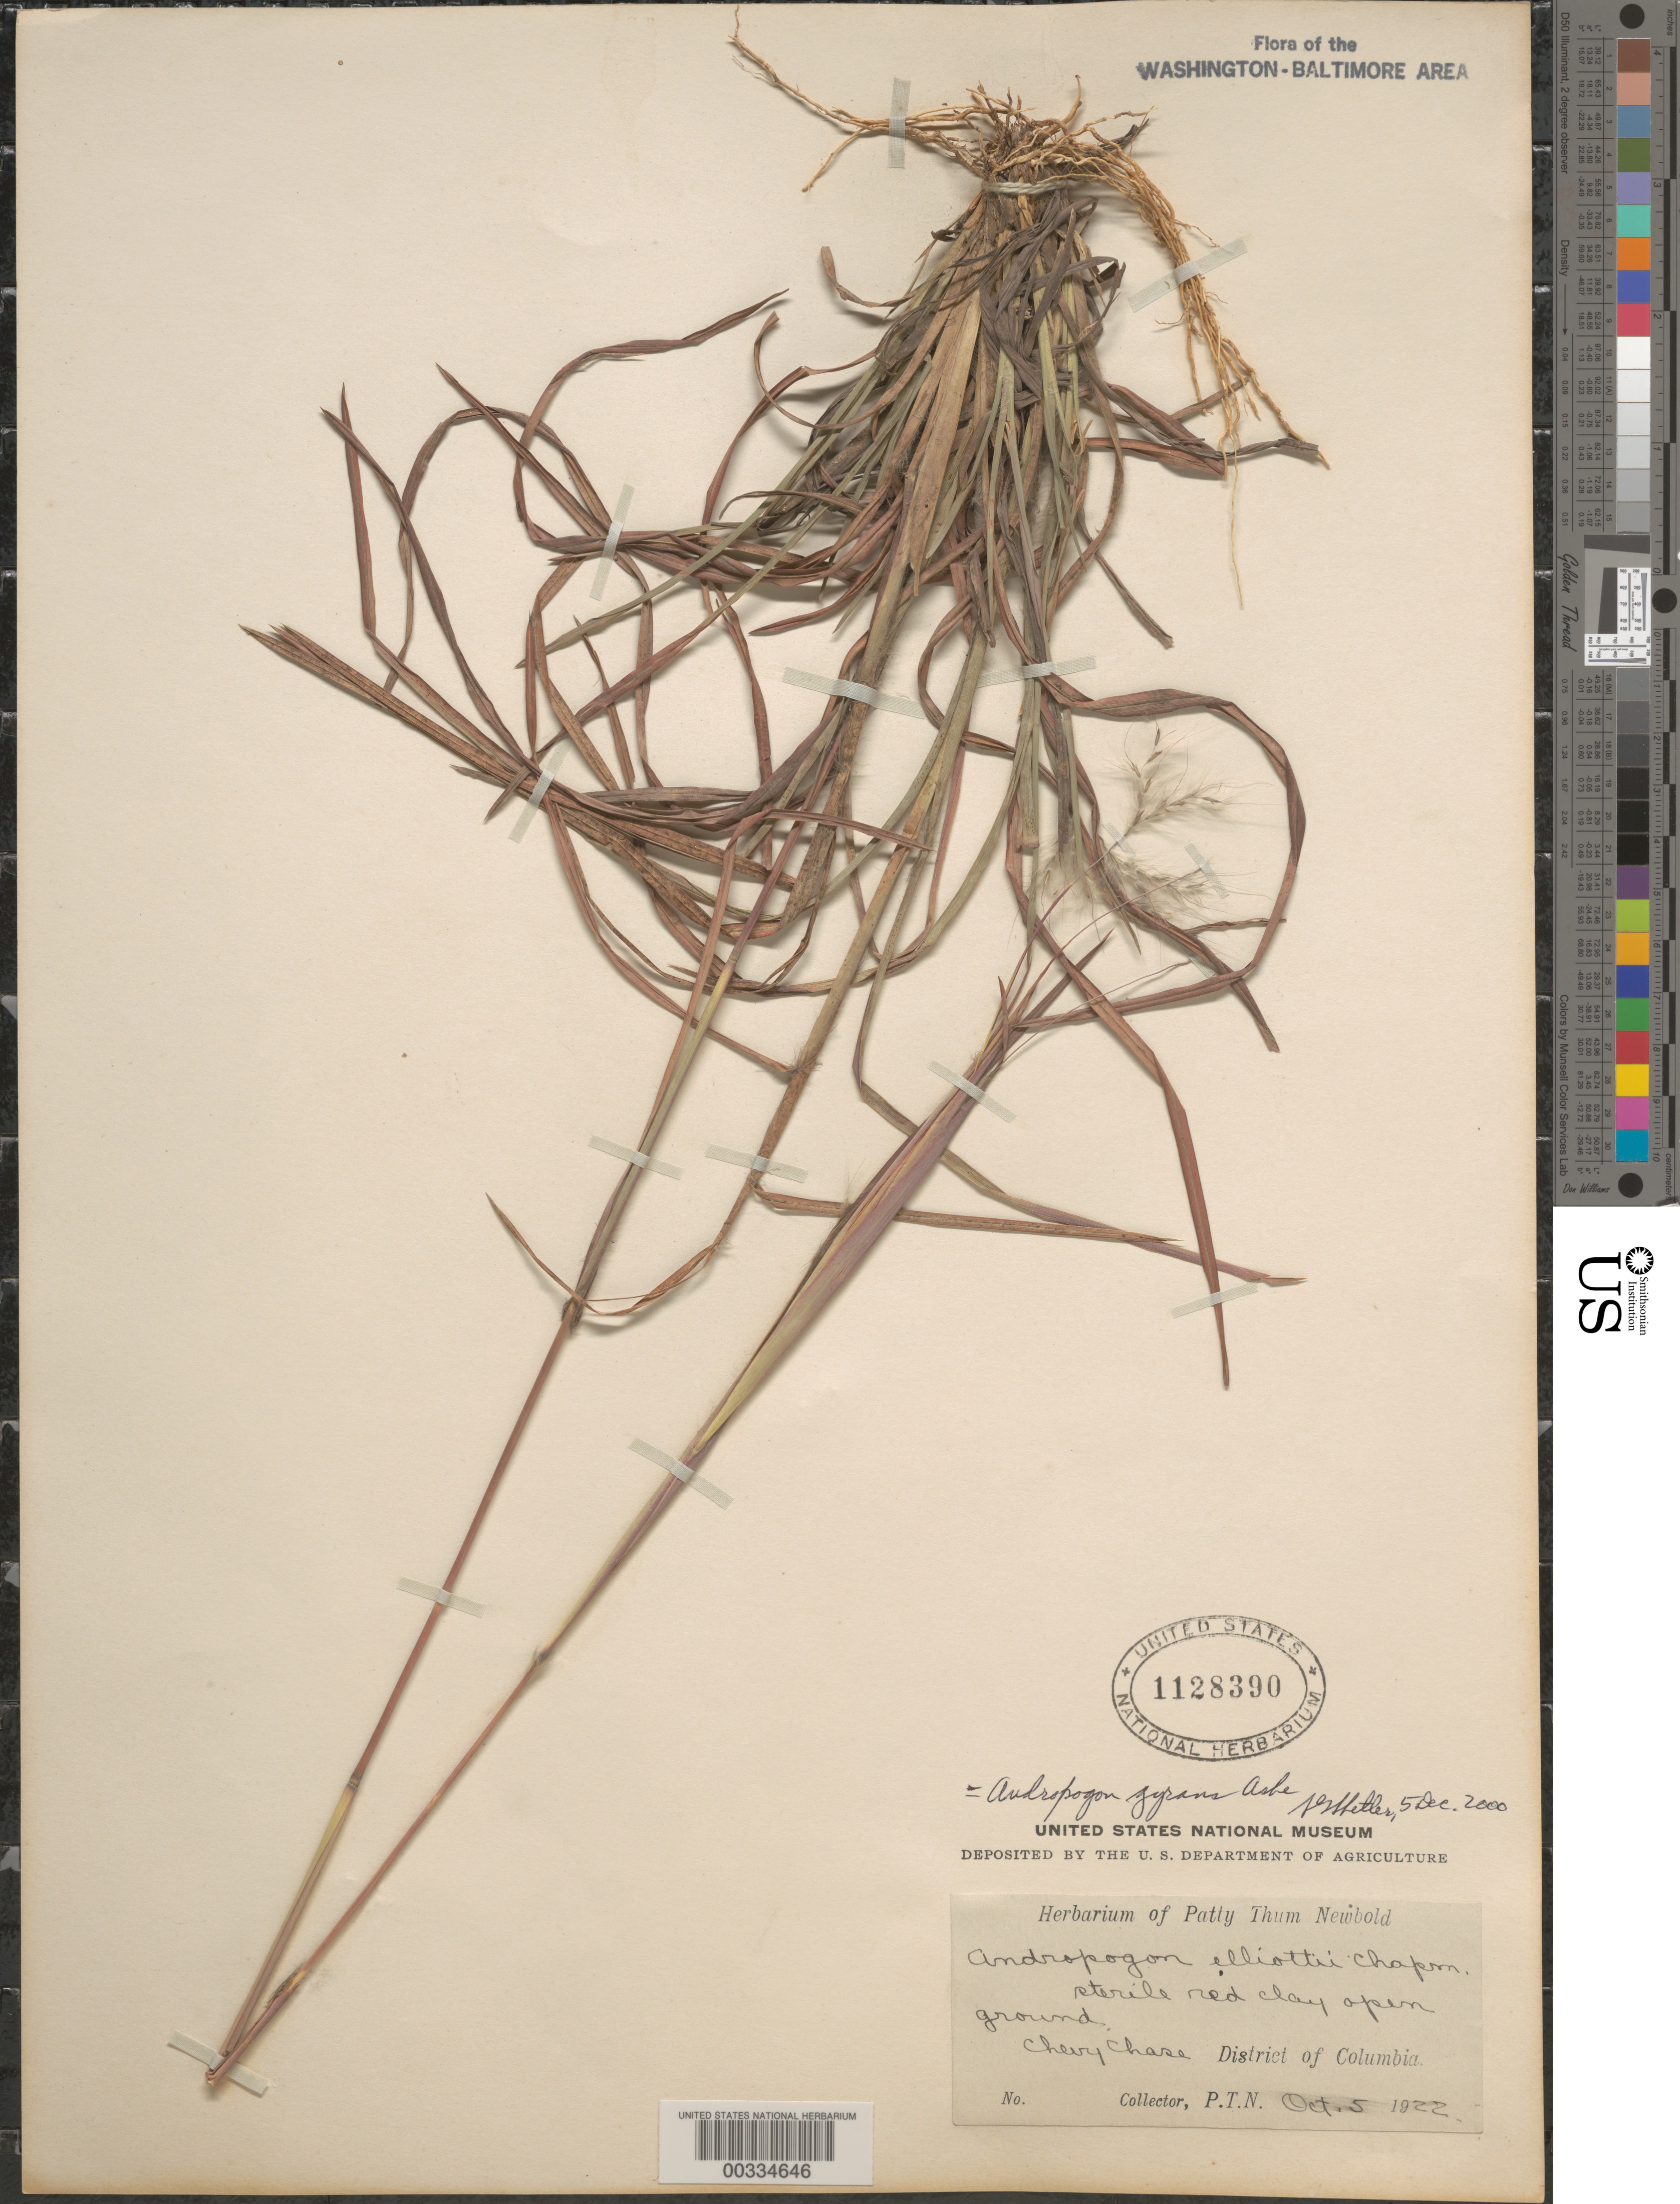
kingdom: Plantae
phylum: Tracheophyta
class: Liliopsida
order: Poales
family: Poaceae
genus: Andropogon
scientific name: Andropogon elliottii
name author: Chapm.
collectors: P. Newbold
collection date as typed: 05 Oct 1922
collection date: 1922-10-05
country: United States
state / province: District of Columbia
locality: Chevy Chase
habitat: Open ground, sterile red clay soil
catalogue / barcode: US 1128390